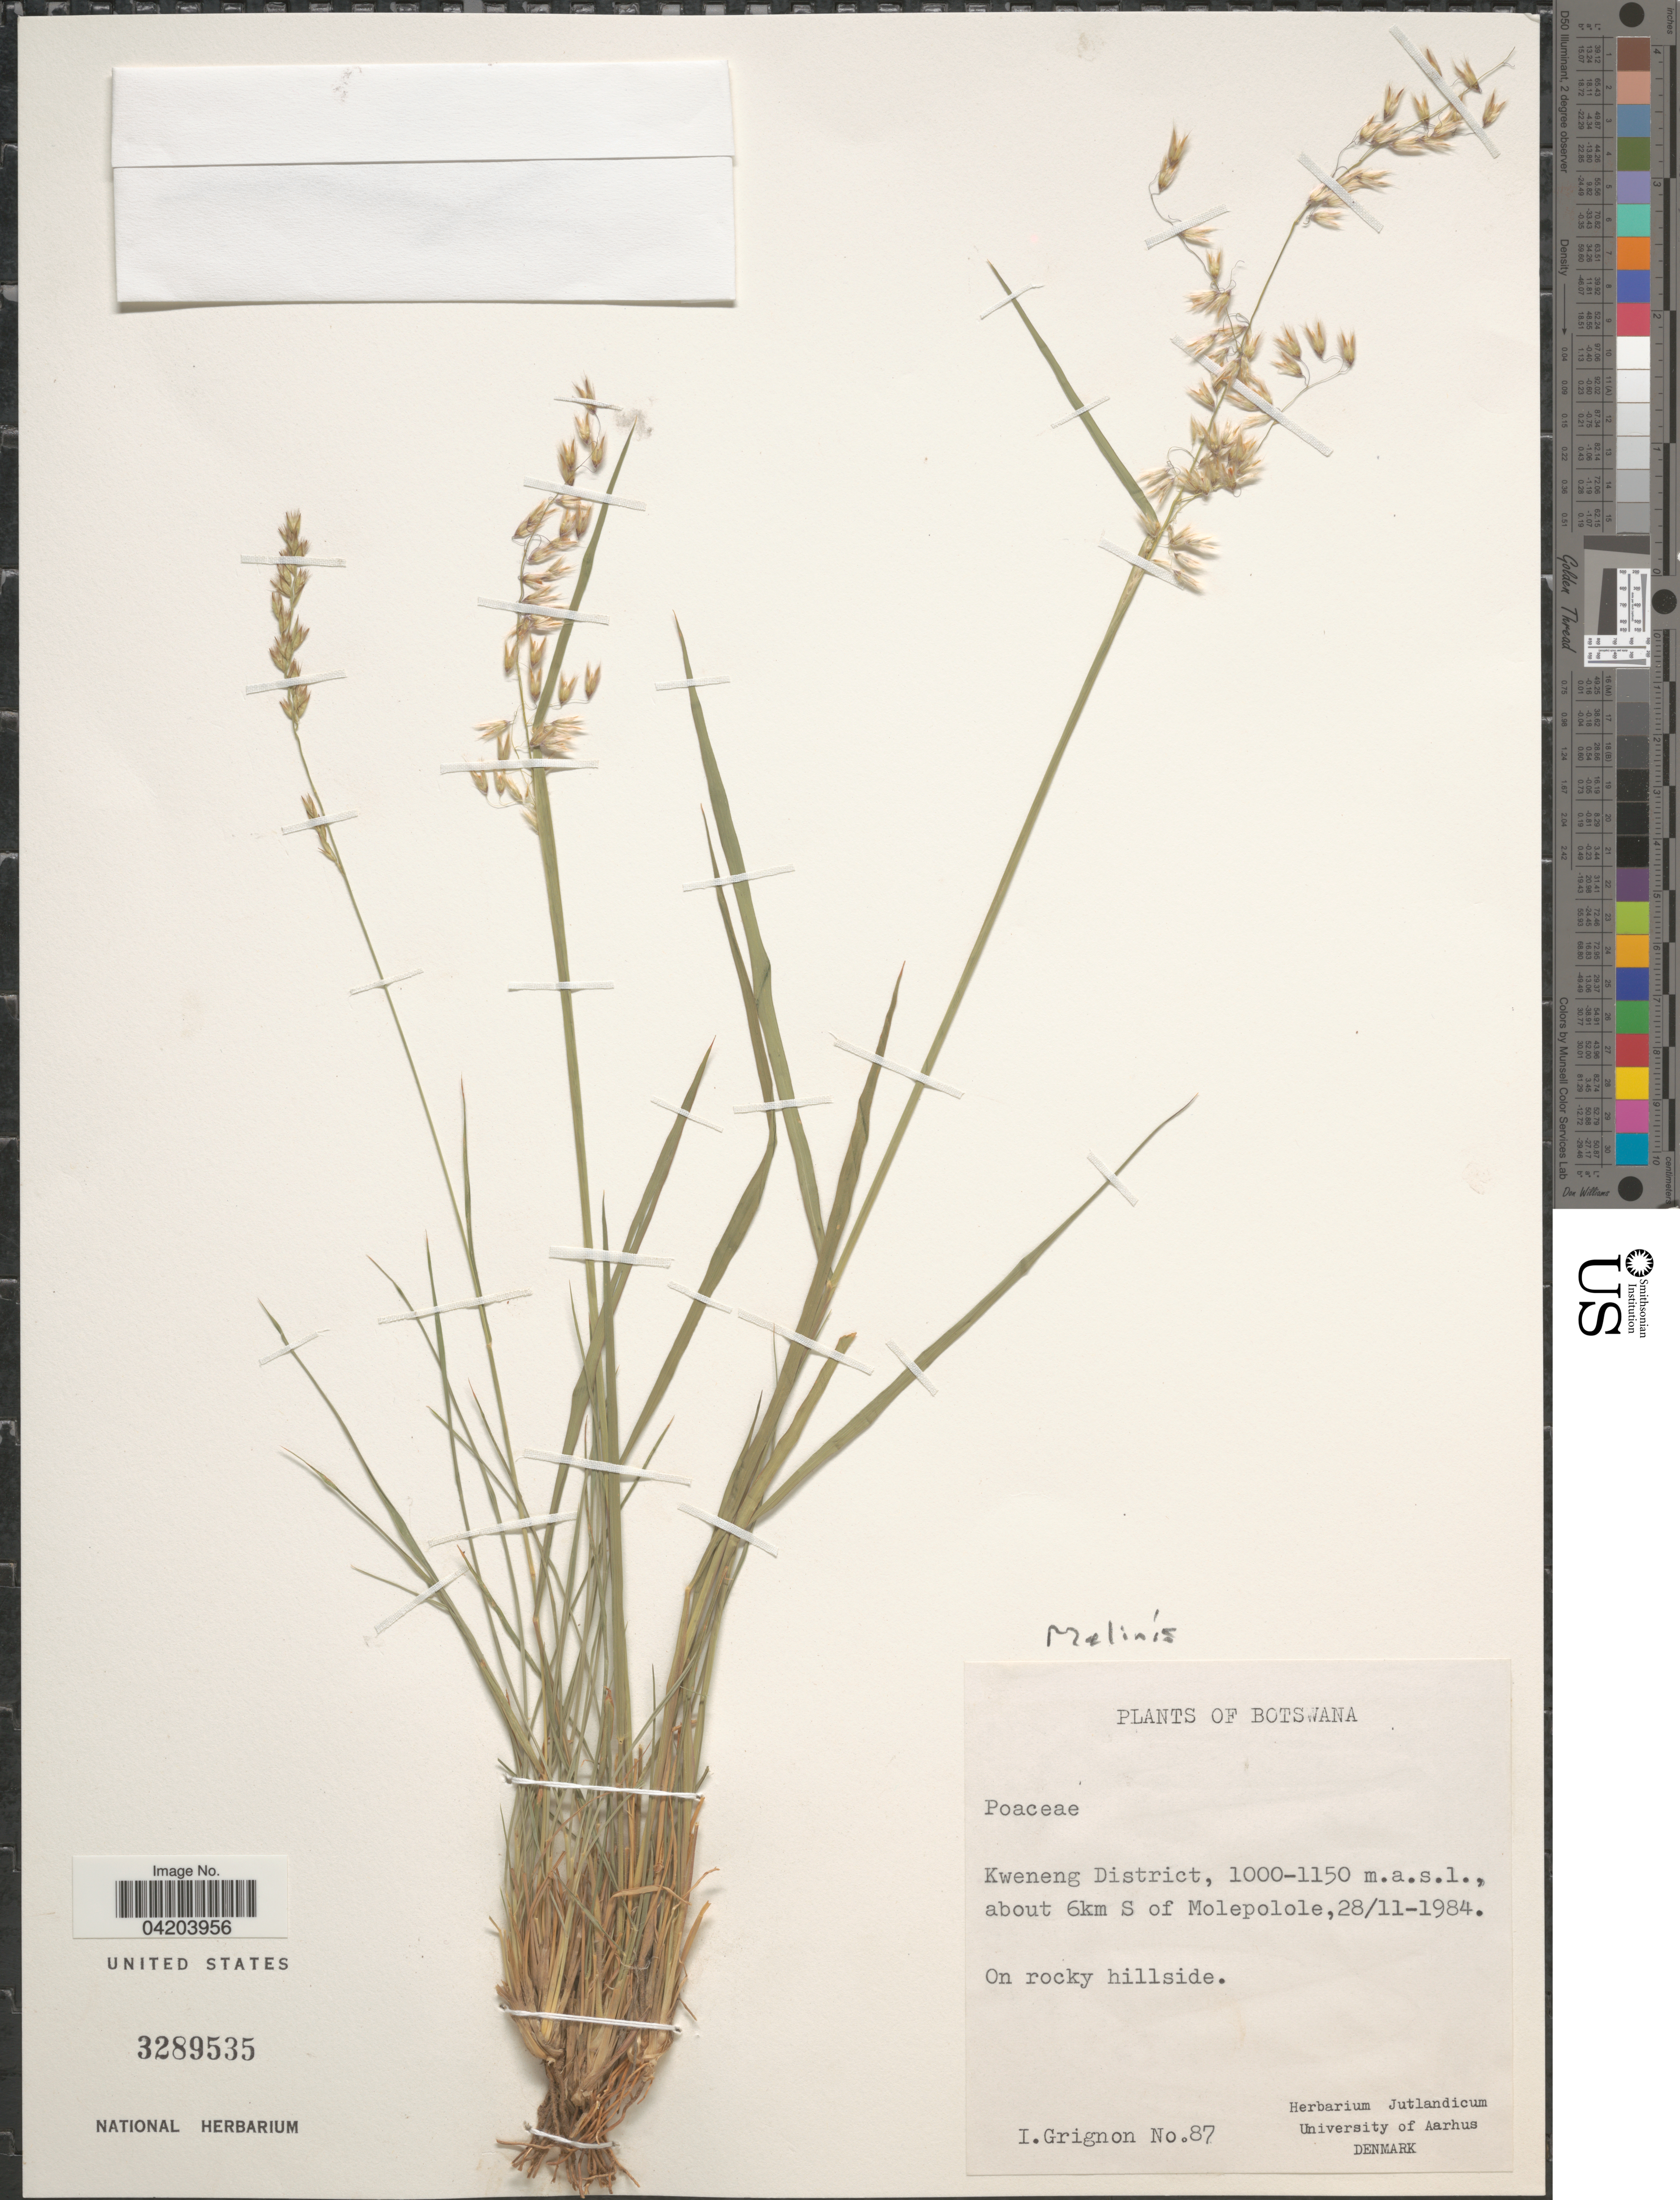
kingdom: Plantae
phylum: Tracheophyta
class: Liliopsida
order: Poales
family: Poaceae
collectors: I. Grignon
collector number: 87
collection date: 1984-11-28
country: Botswana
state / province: Kweneng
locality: About 6km S of Molepolole. On rocky hillside.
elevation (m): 1000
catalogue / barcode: US 3289535